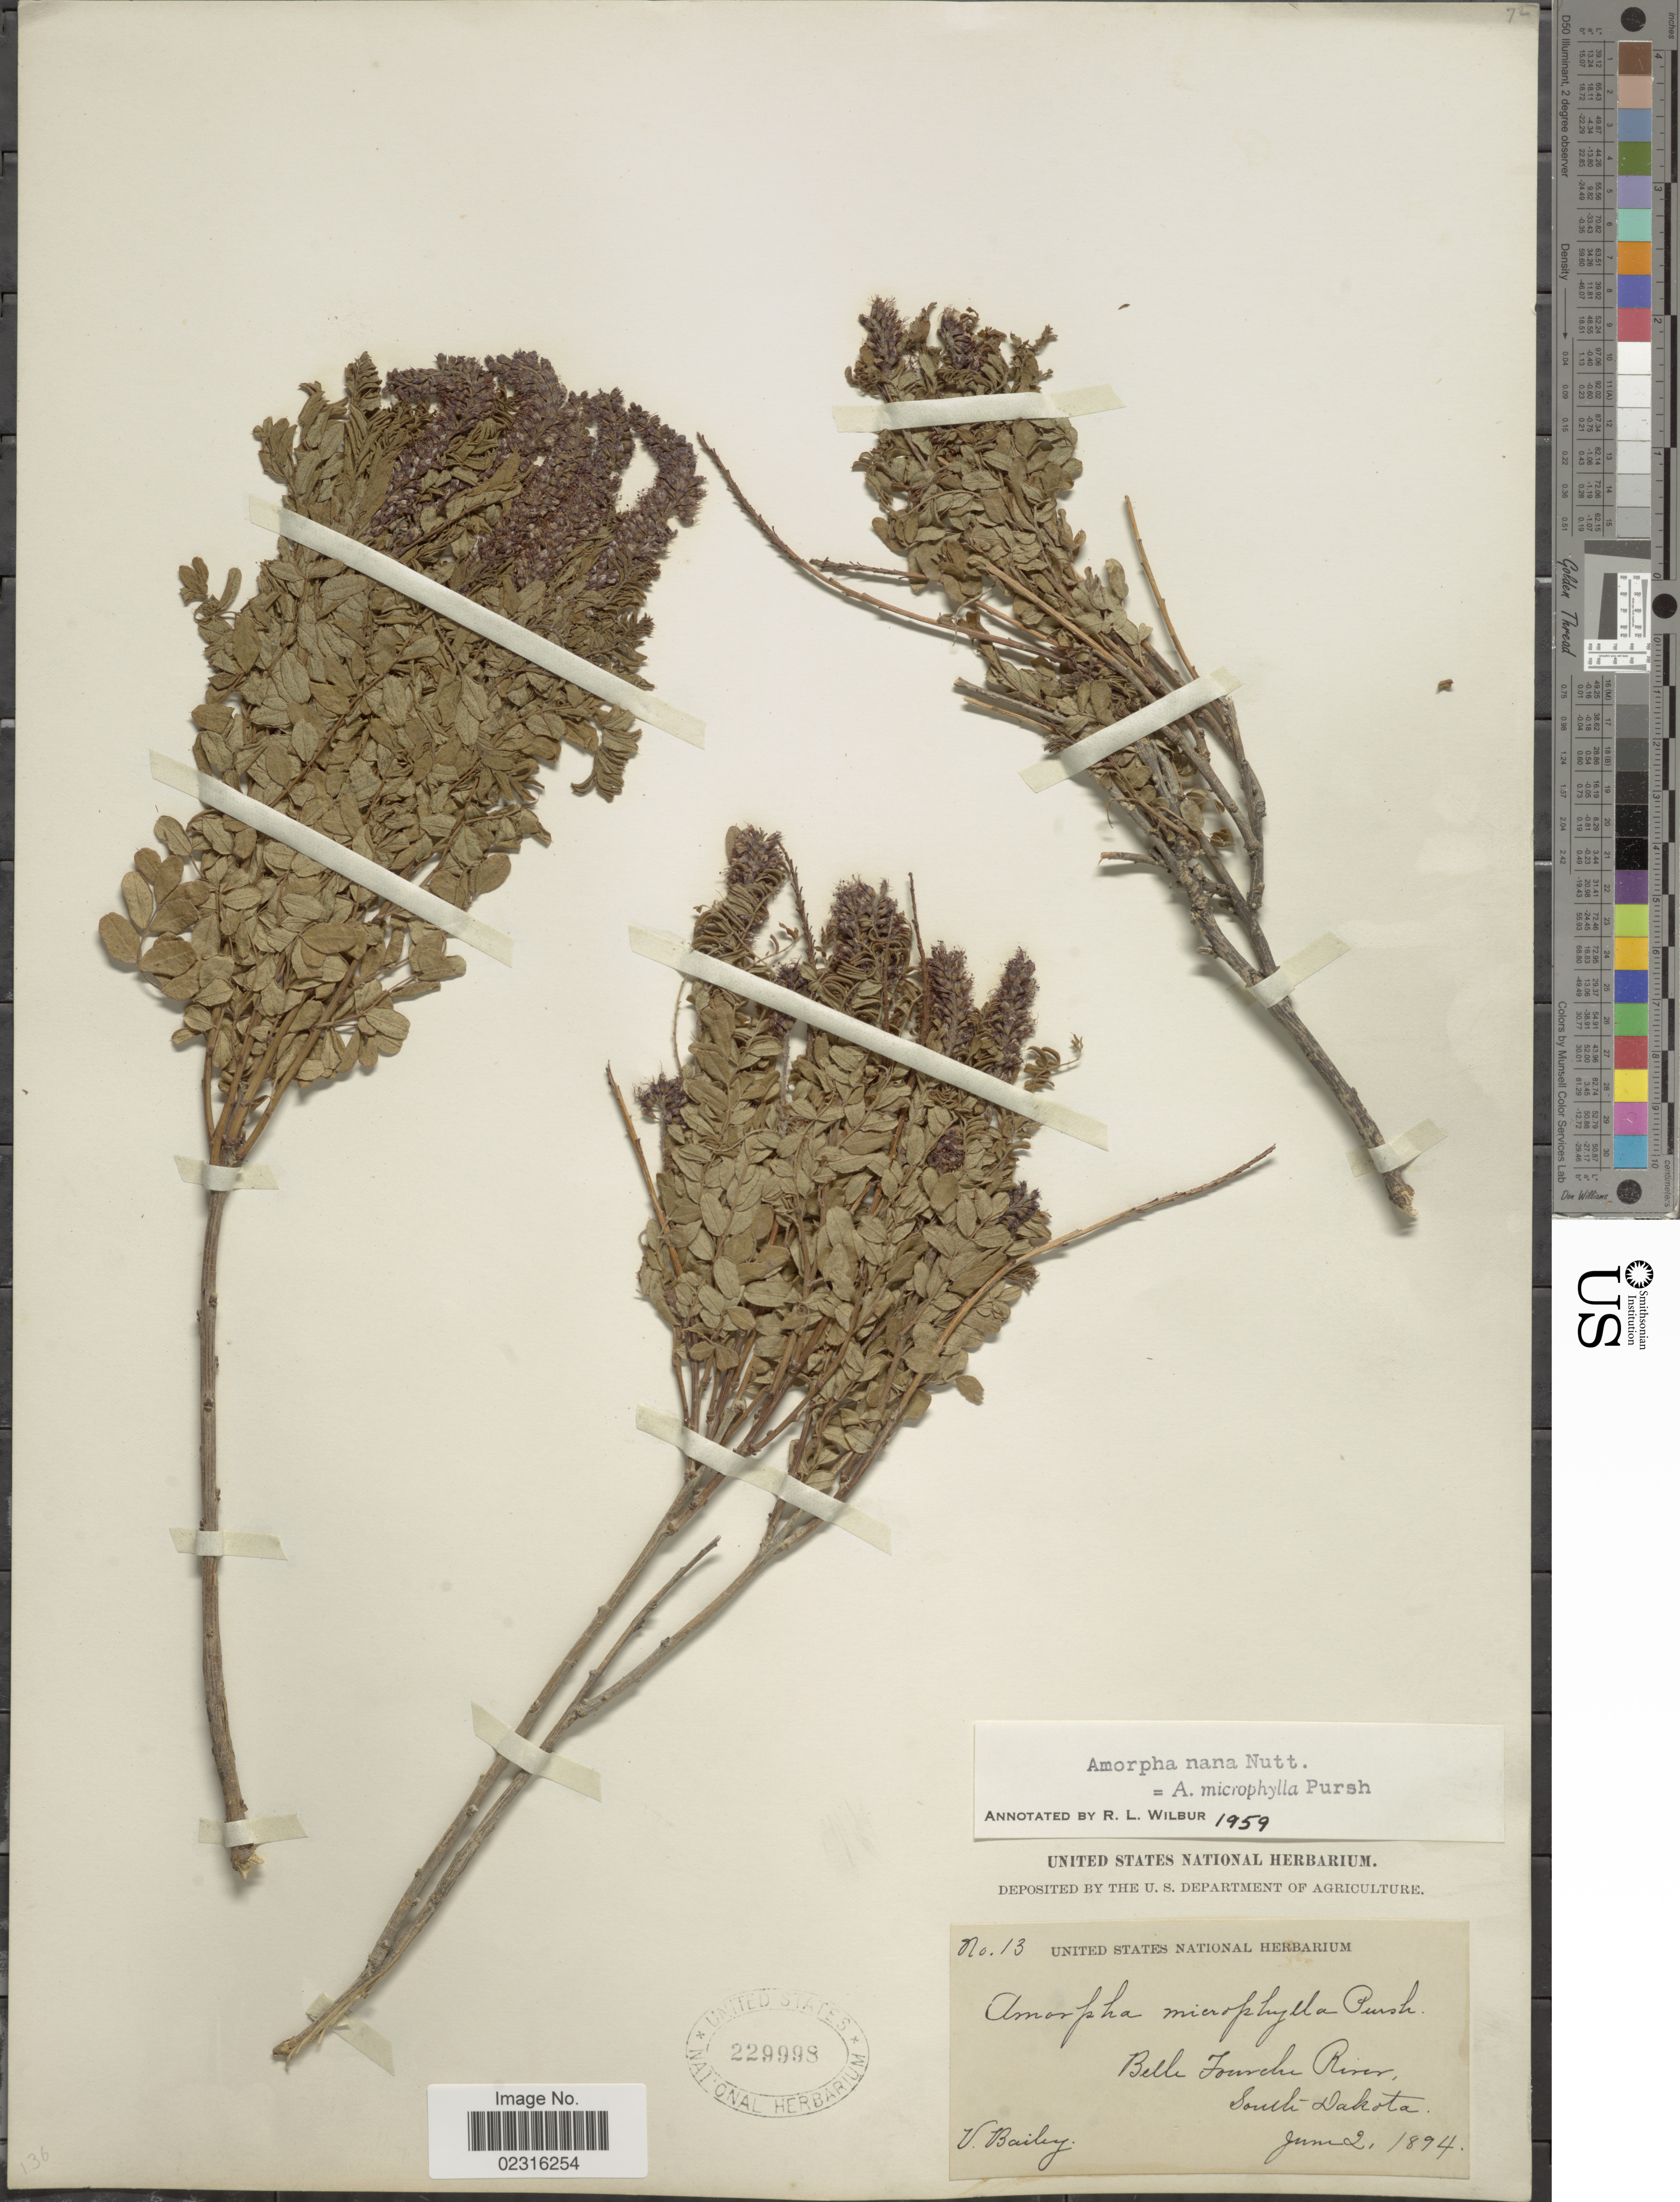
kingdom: Plantae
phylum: Tracheophyta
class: Magnoliopsida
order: Fabales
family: Fabaceae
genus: Amorpha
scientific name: Amorpha nana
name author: C. Fraser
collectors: V. L. Bailey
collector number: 13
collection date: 1894-06-02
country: United States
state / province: South Dakota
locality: Belle Fourche River.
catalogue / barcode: US 229998